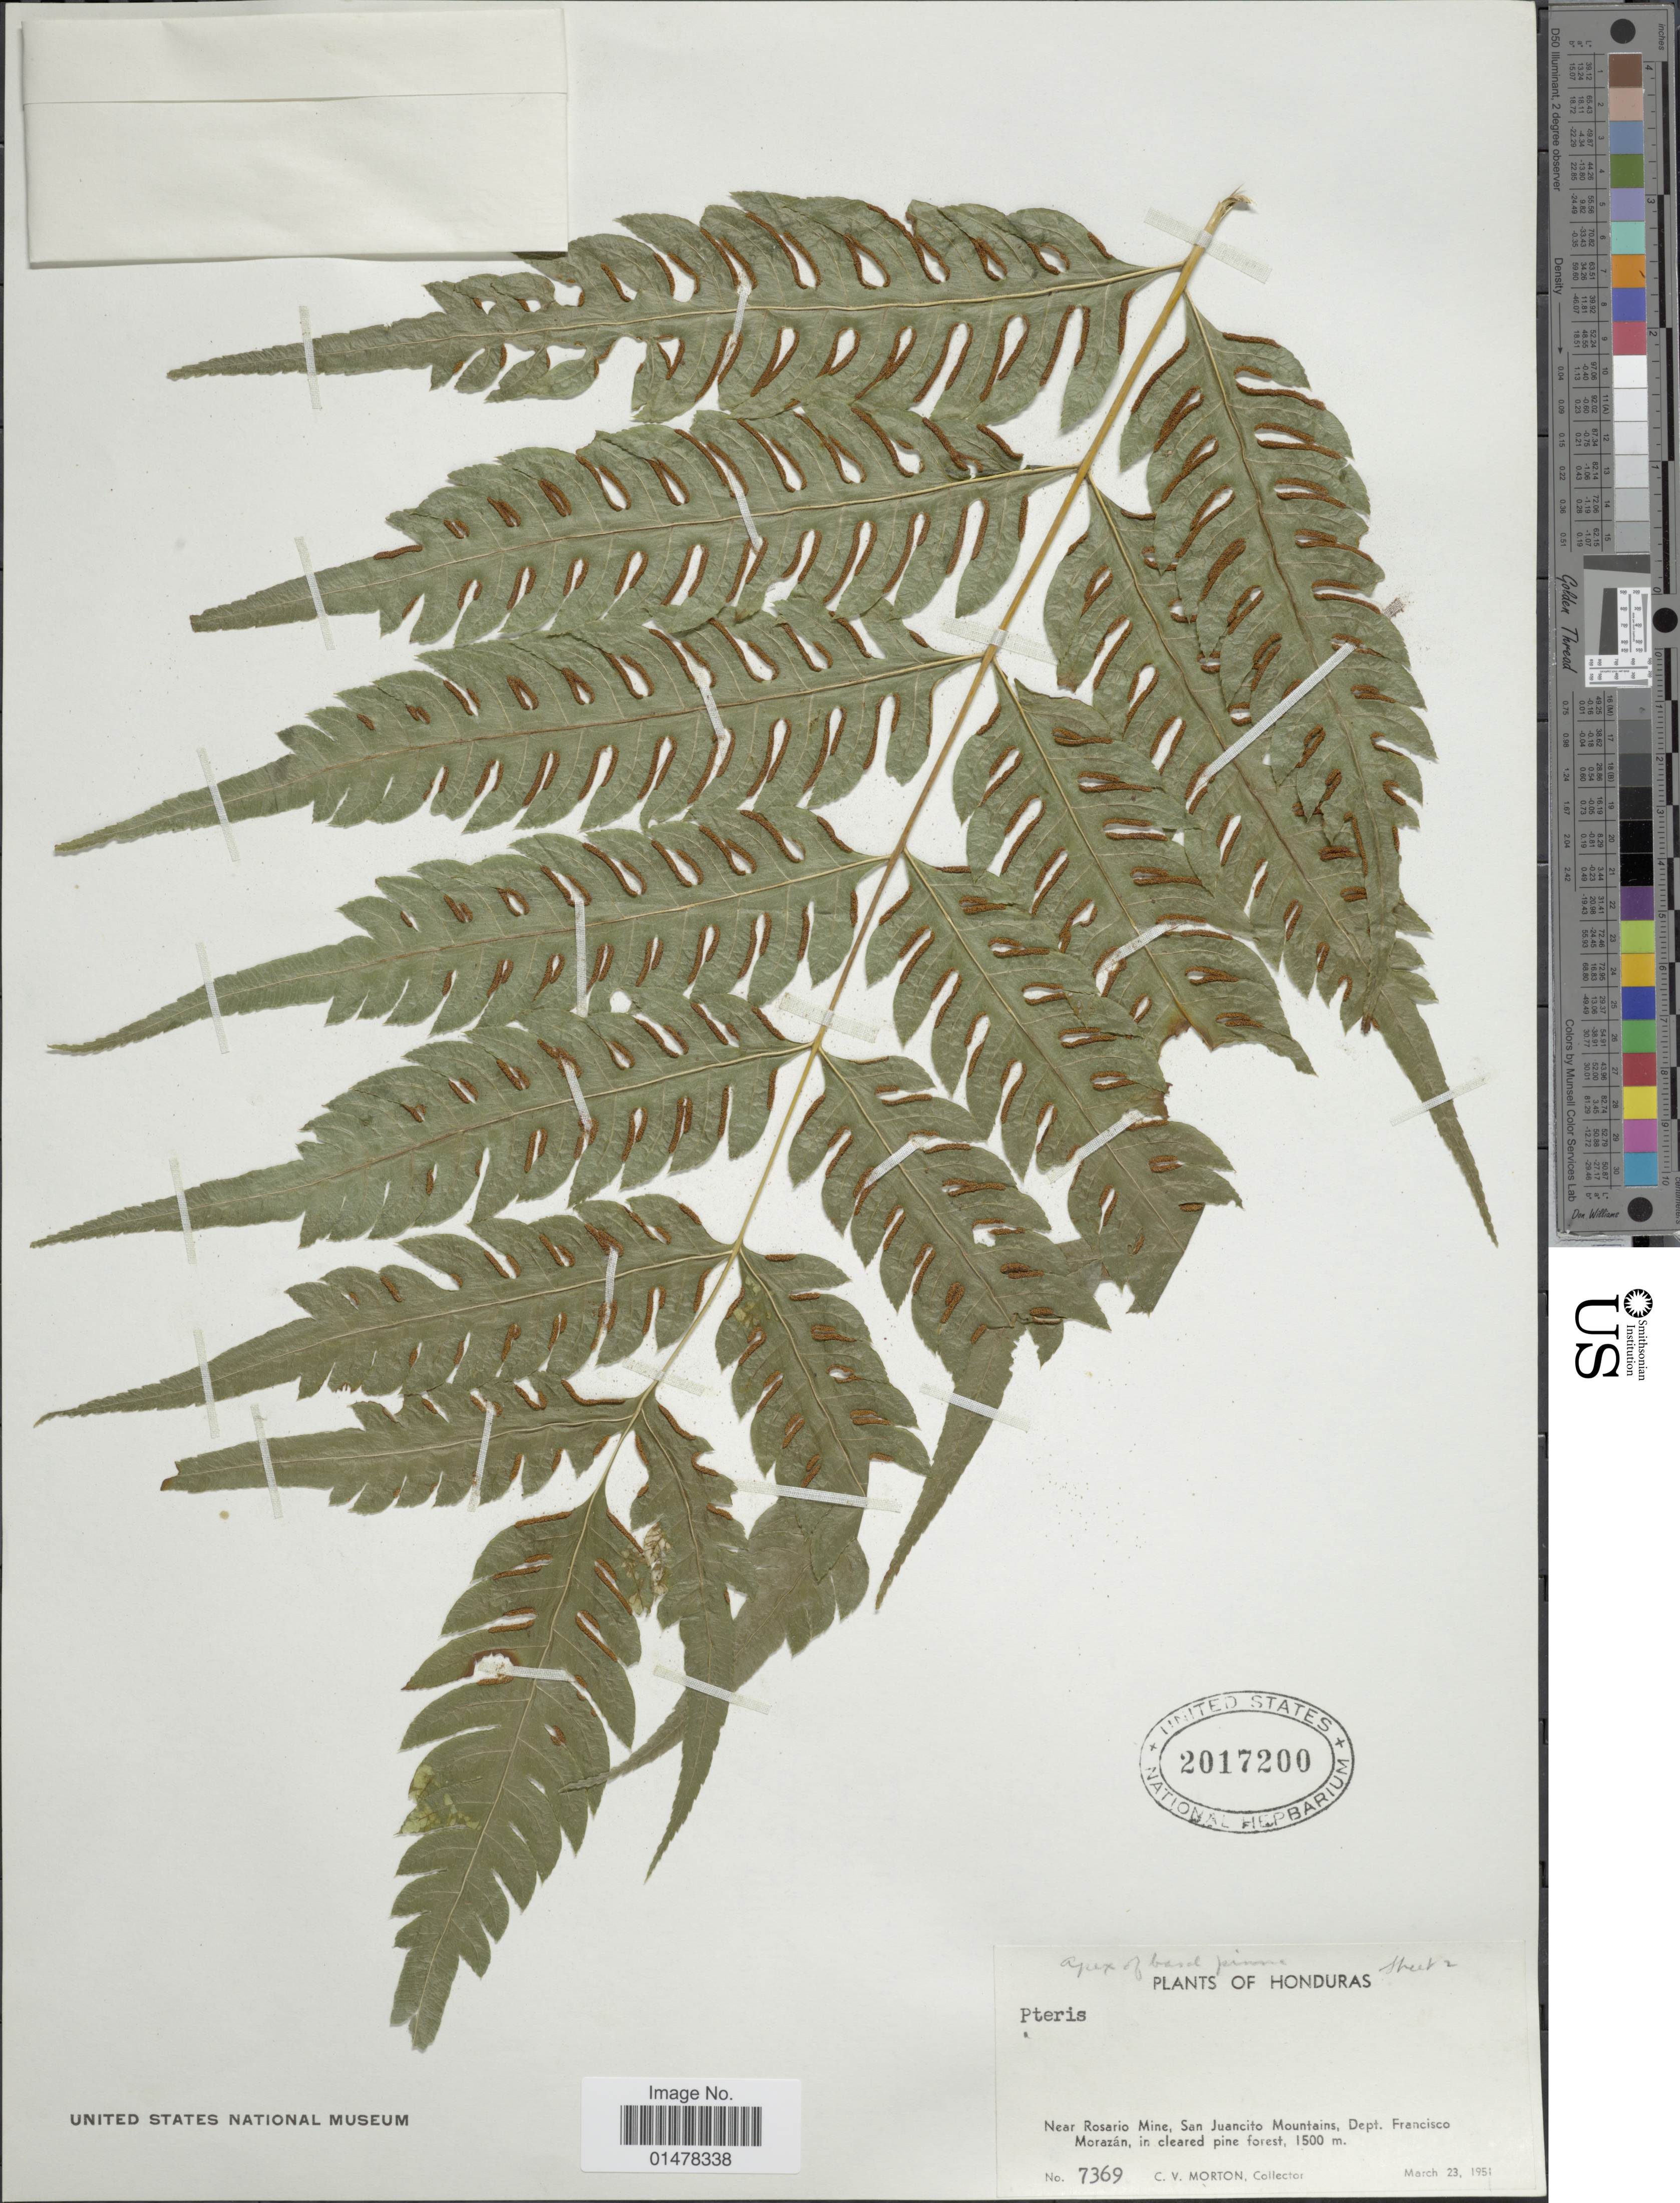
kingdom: Plantae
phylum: Tracheophyta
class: Polypodiopsida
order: Polypodiales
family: Pteridaceae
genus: Pteris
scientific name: Pteris sp.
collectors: C. V. Morton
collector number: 7369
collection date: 1951-03-23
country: Honduras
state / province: Fco. Morazán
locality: Plants of Honduras, near Rosario Mine, San Juancito Mountains, Dept. Francisco Morazán, in cleared pine forest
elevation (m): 1500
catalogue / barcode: US 2017200